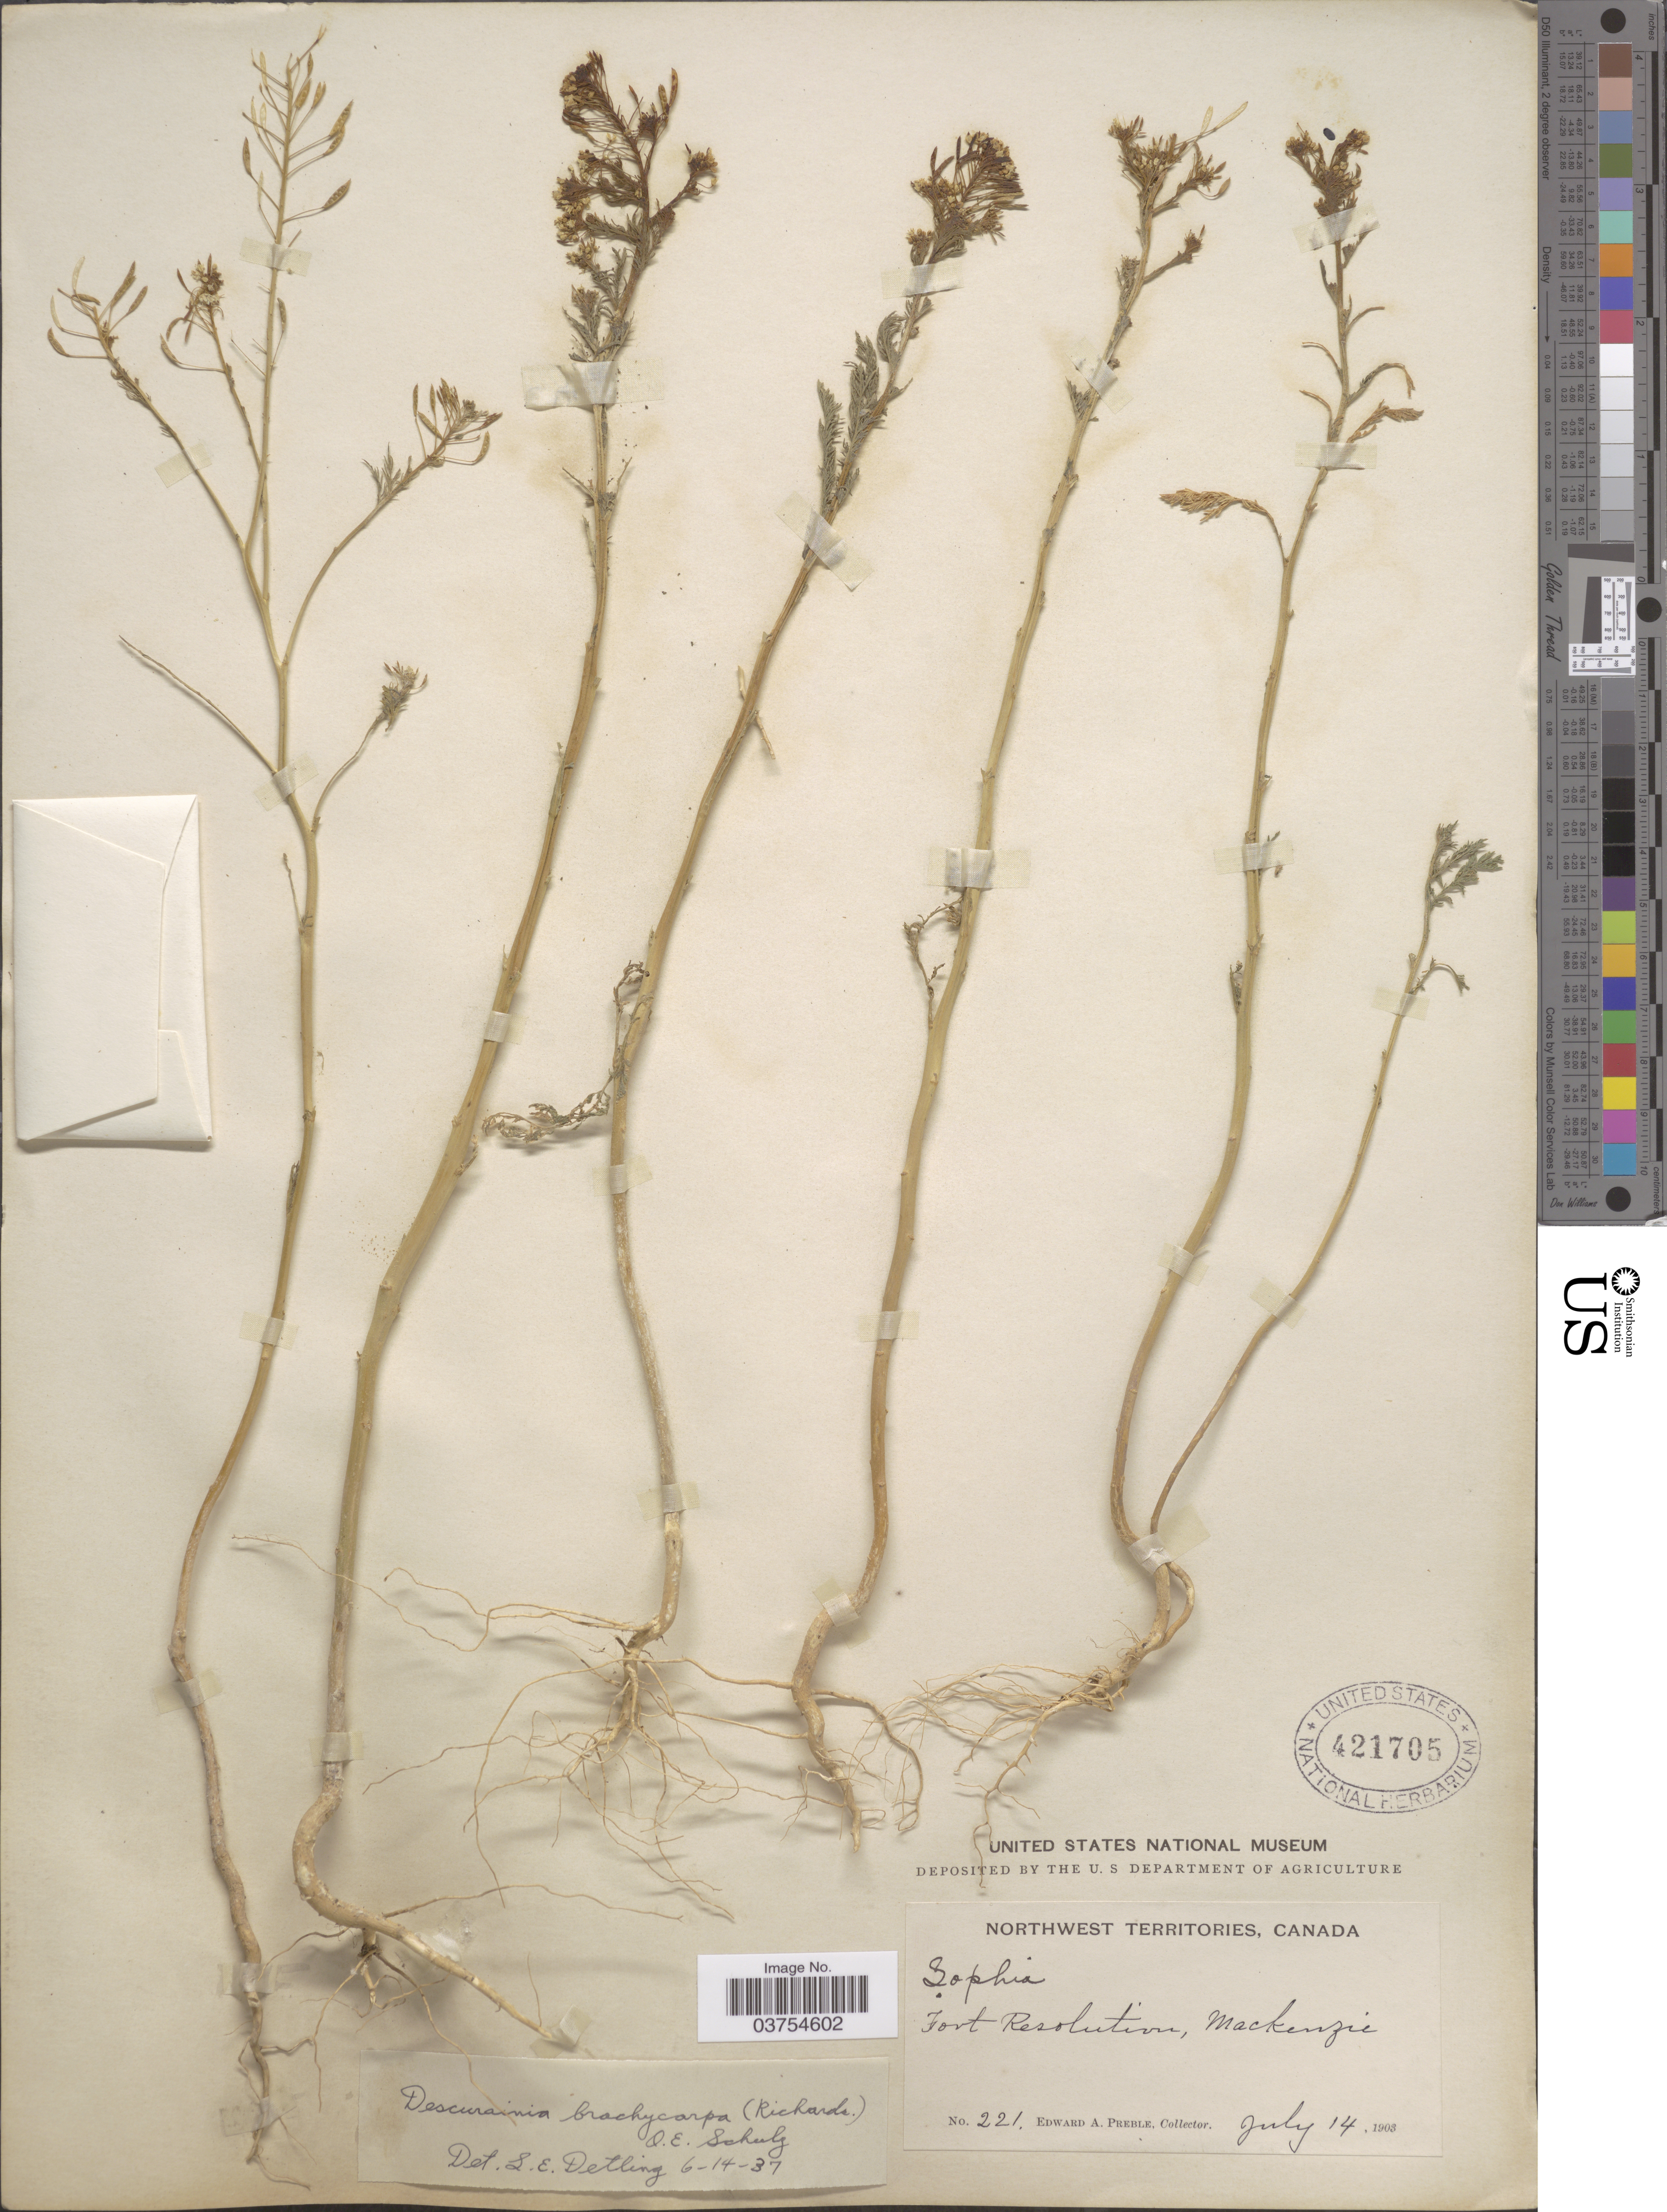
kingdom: Plantae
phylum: Tracheophyta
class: Magnoliopsida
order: Brassicales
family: Brassicaceae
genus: Descurainia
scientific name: Descurainia pinnata var. brachycarpa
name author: (Richardson) Fernald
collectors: E. Preble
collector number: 221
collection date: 1903-07-14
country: Canada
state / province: Northwest Territories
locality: Northwest Territories. Fort Resolution. Mackenzie.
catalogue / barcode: US 421705